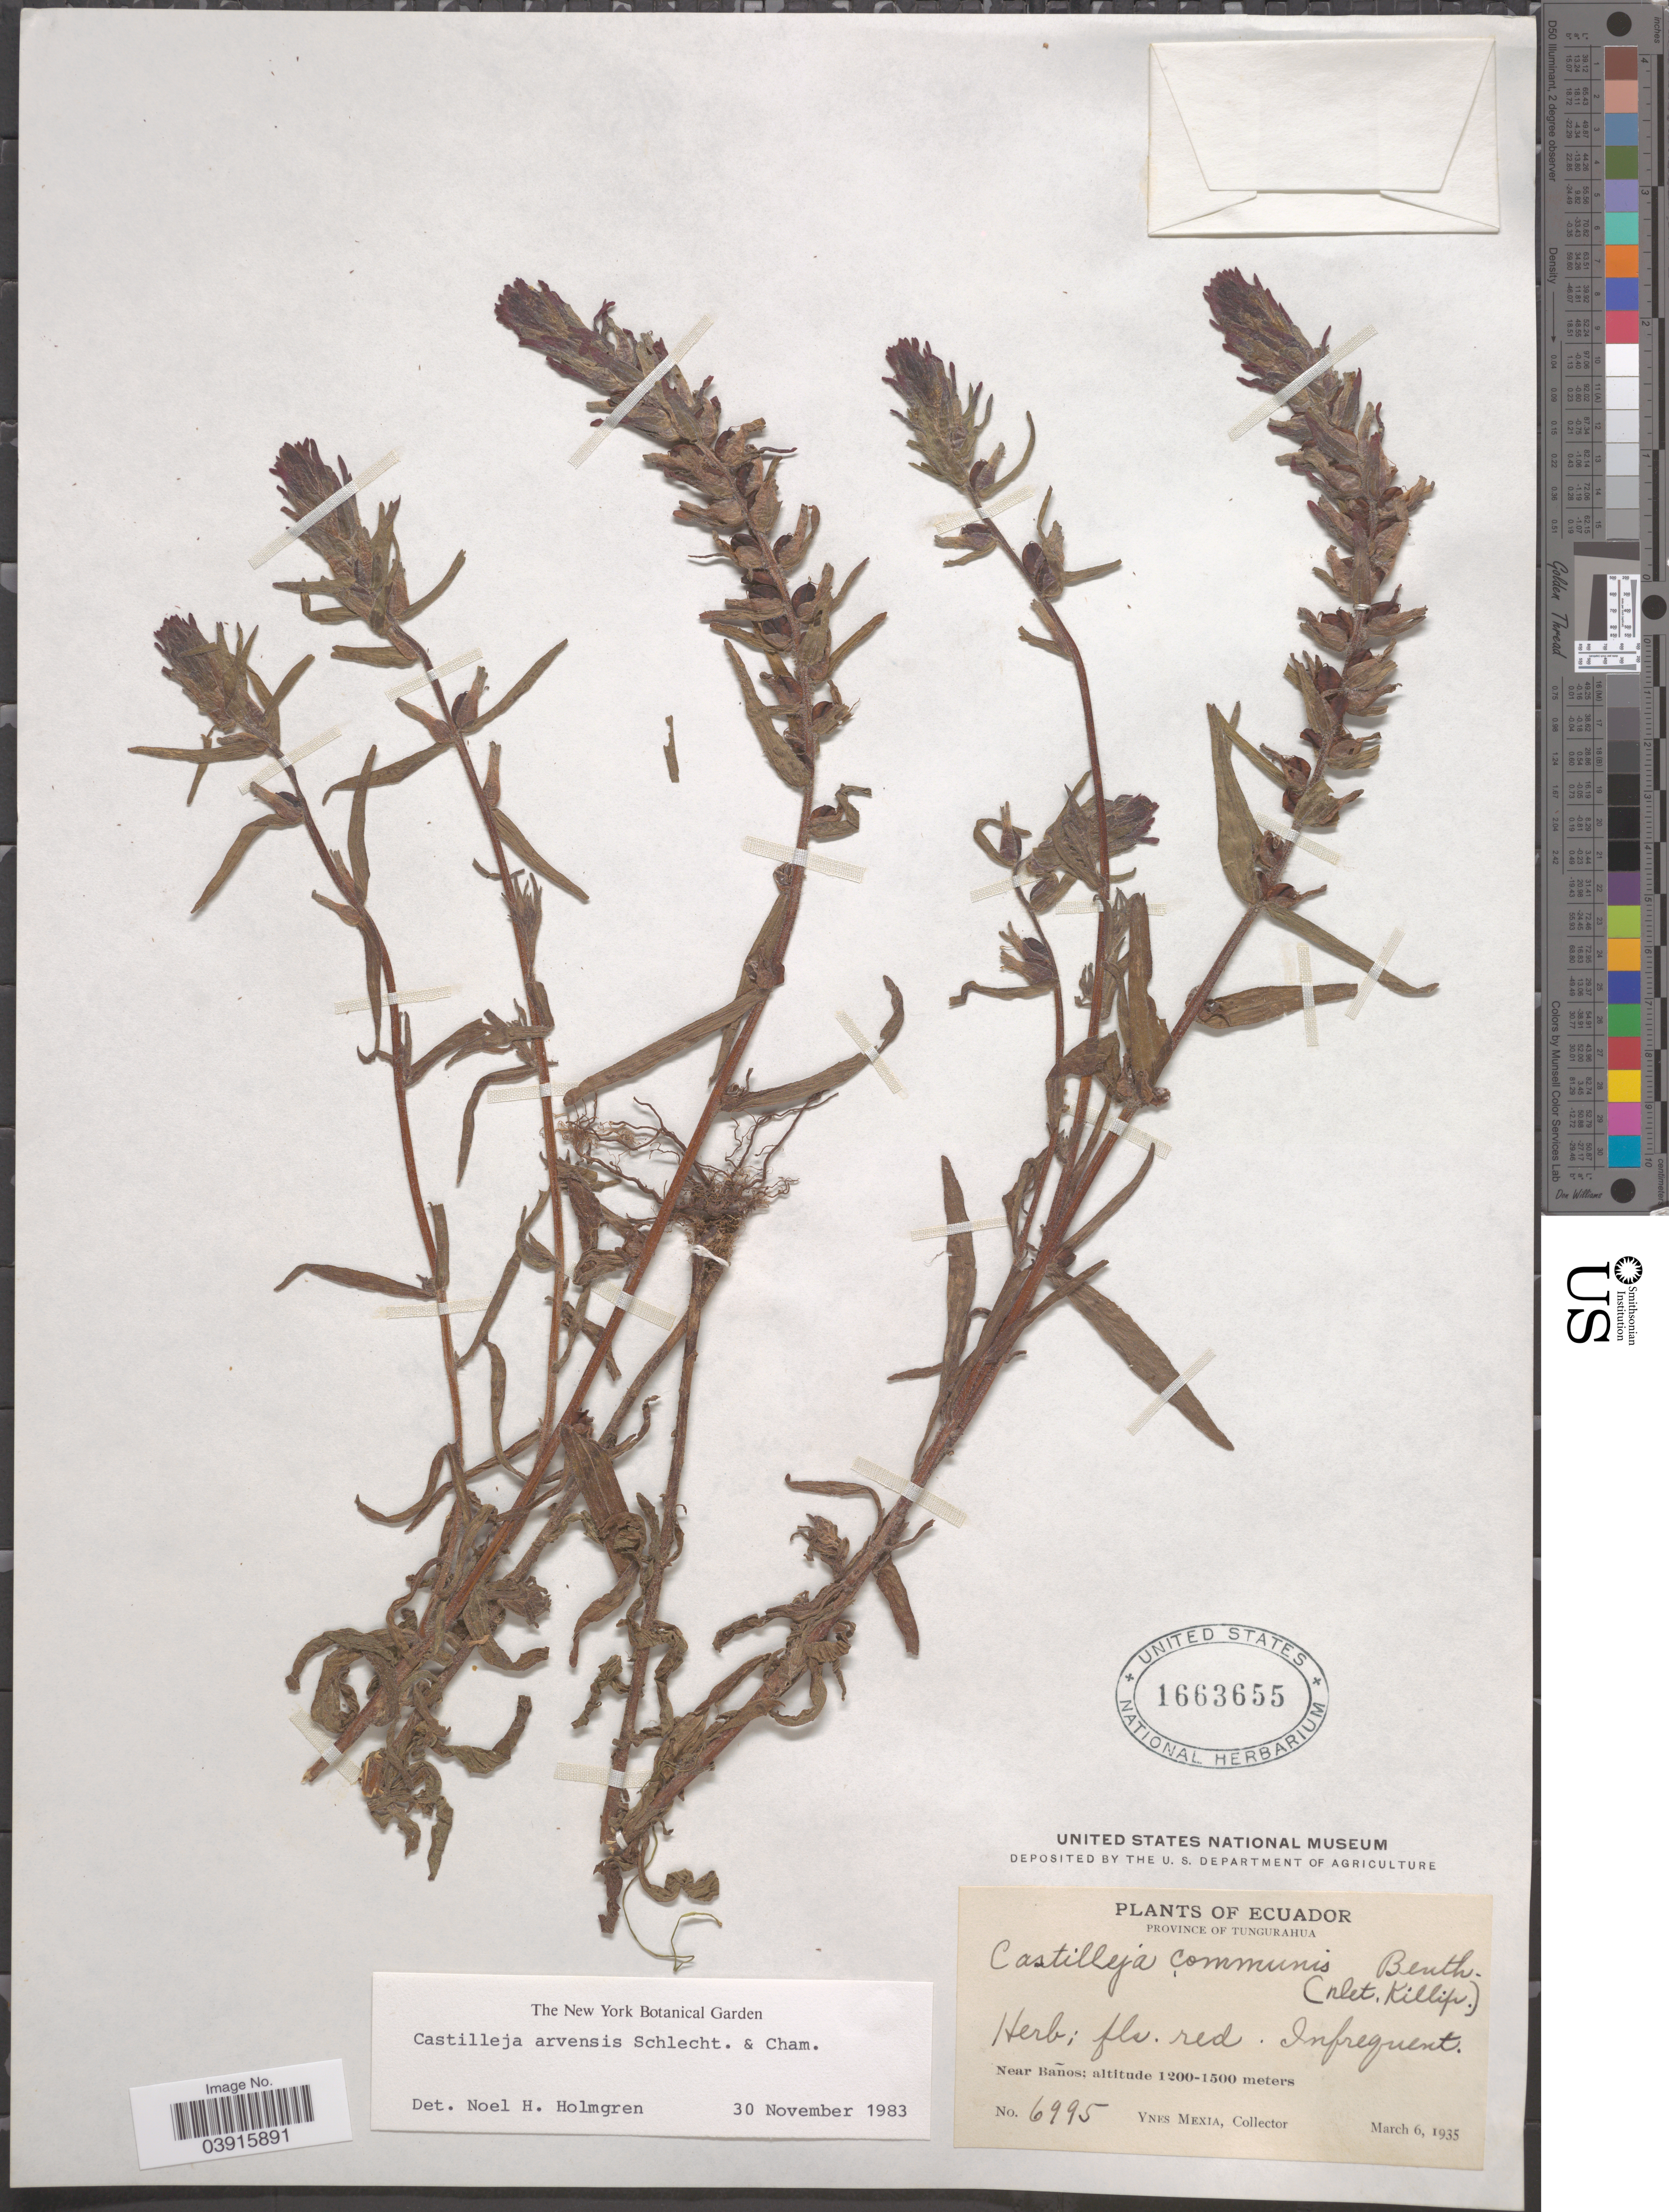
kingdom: Plantae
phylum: Tracheophyta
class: Magnoliopsida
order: Lamiales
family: Orobanchaceae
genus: Castilleja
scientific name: Castilleja arvensis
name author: Schltdl. & Cham.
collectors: Y. Mexia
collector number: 6995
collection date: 1935-03-06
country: Ecuador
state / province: Tungurahua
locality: Near Baños.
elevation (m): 1200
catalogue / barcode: US 1663655